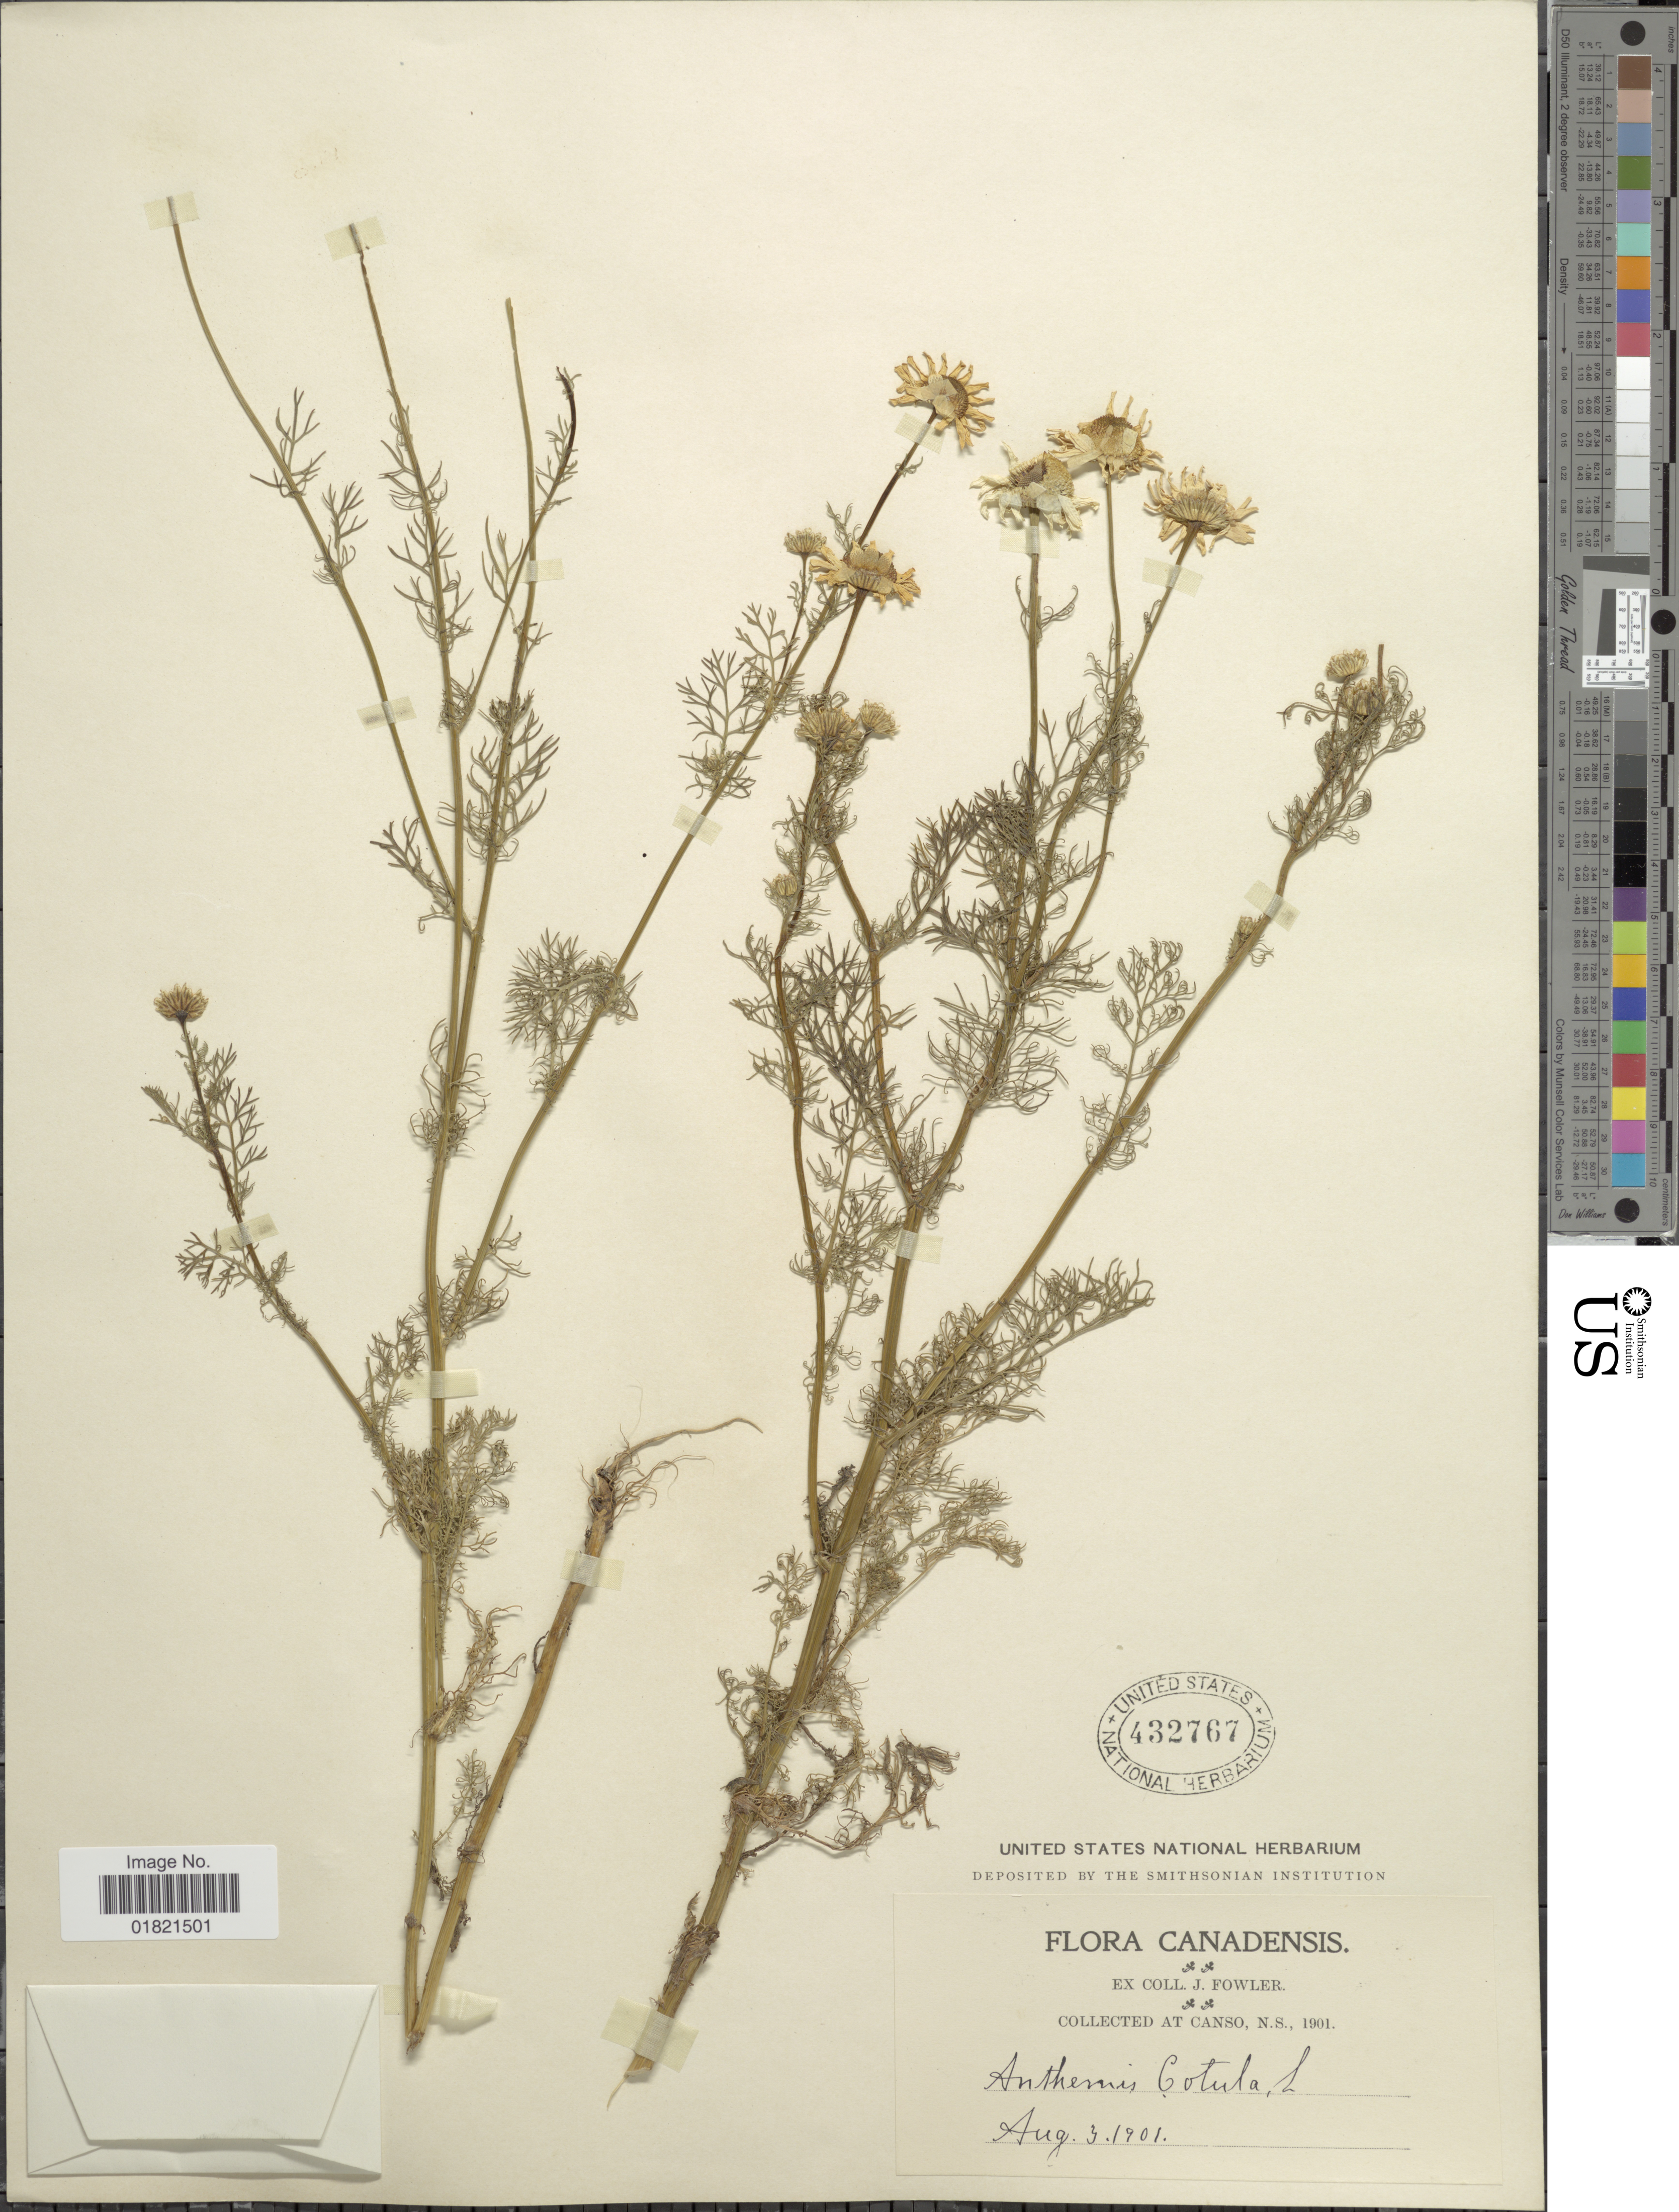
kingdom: Plantae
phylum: Tracheophyta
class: Magnoliopsida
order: Asterales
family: Asteraceae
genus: Anthemis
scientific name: Anthemis cotula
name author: L.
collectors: J. P. Fowler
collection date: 1901-08-03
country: Canada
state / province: Nova Scotia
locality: Canso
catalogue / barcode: US 432767